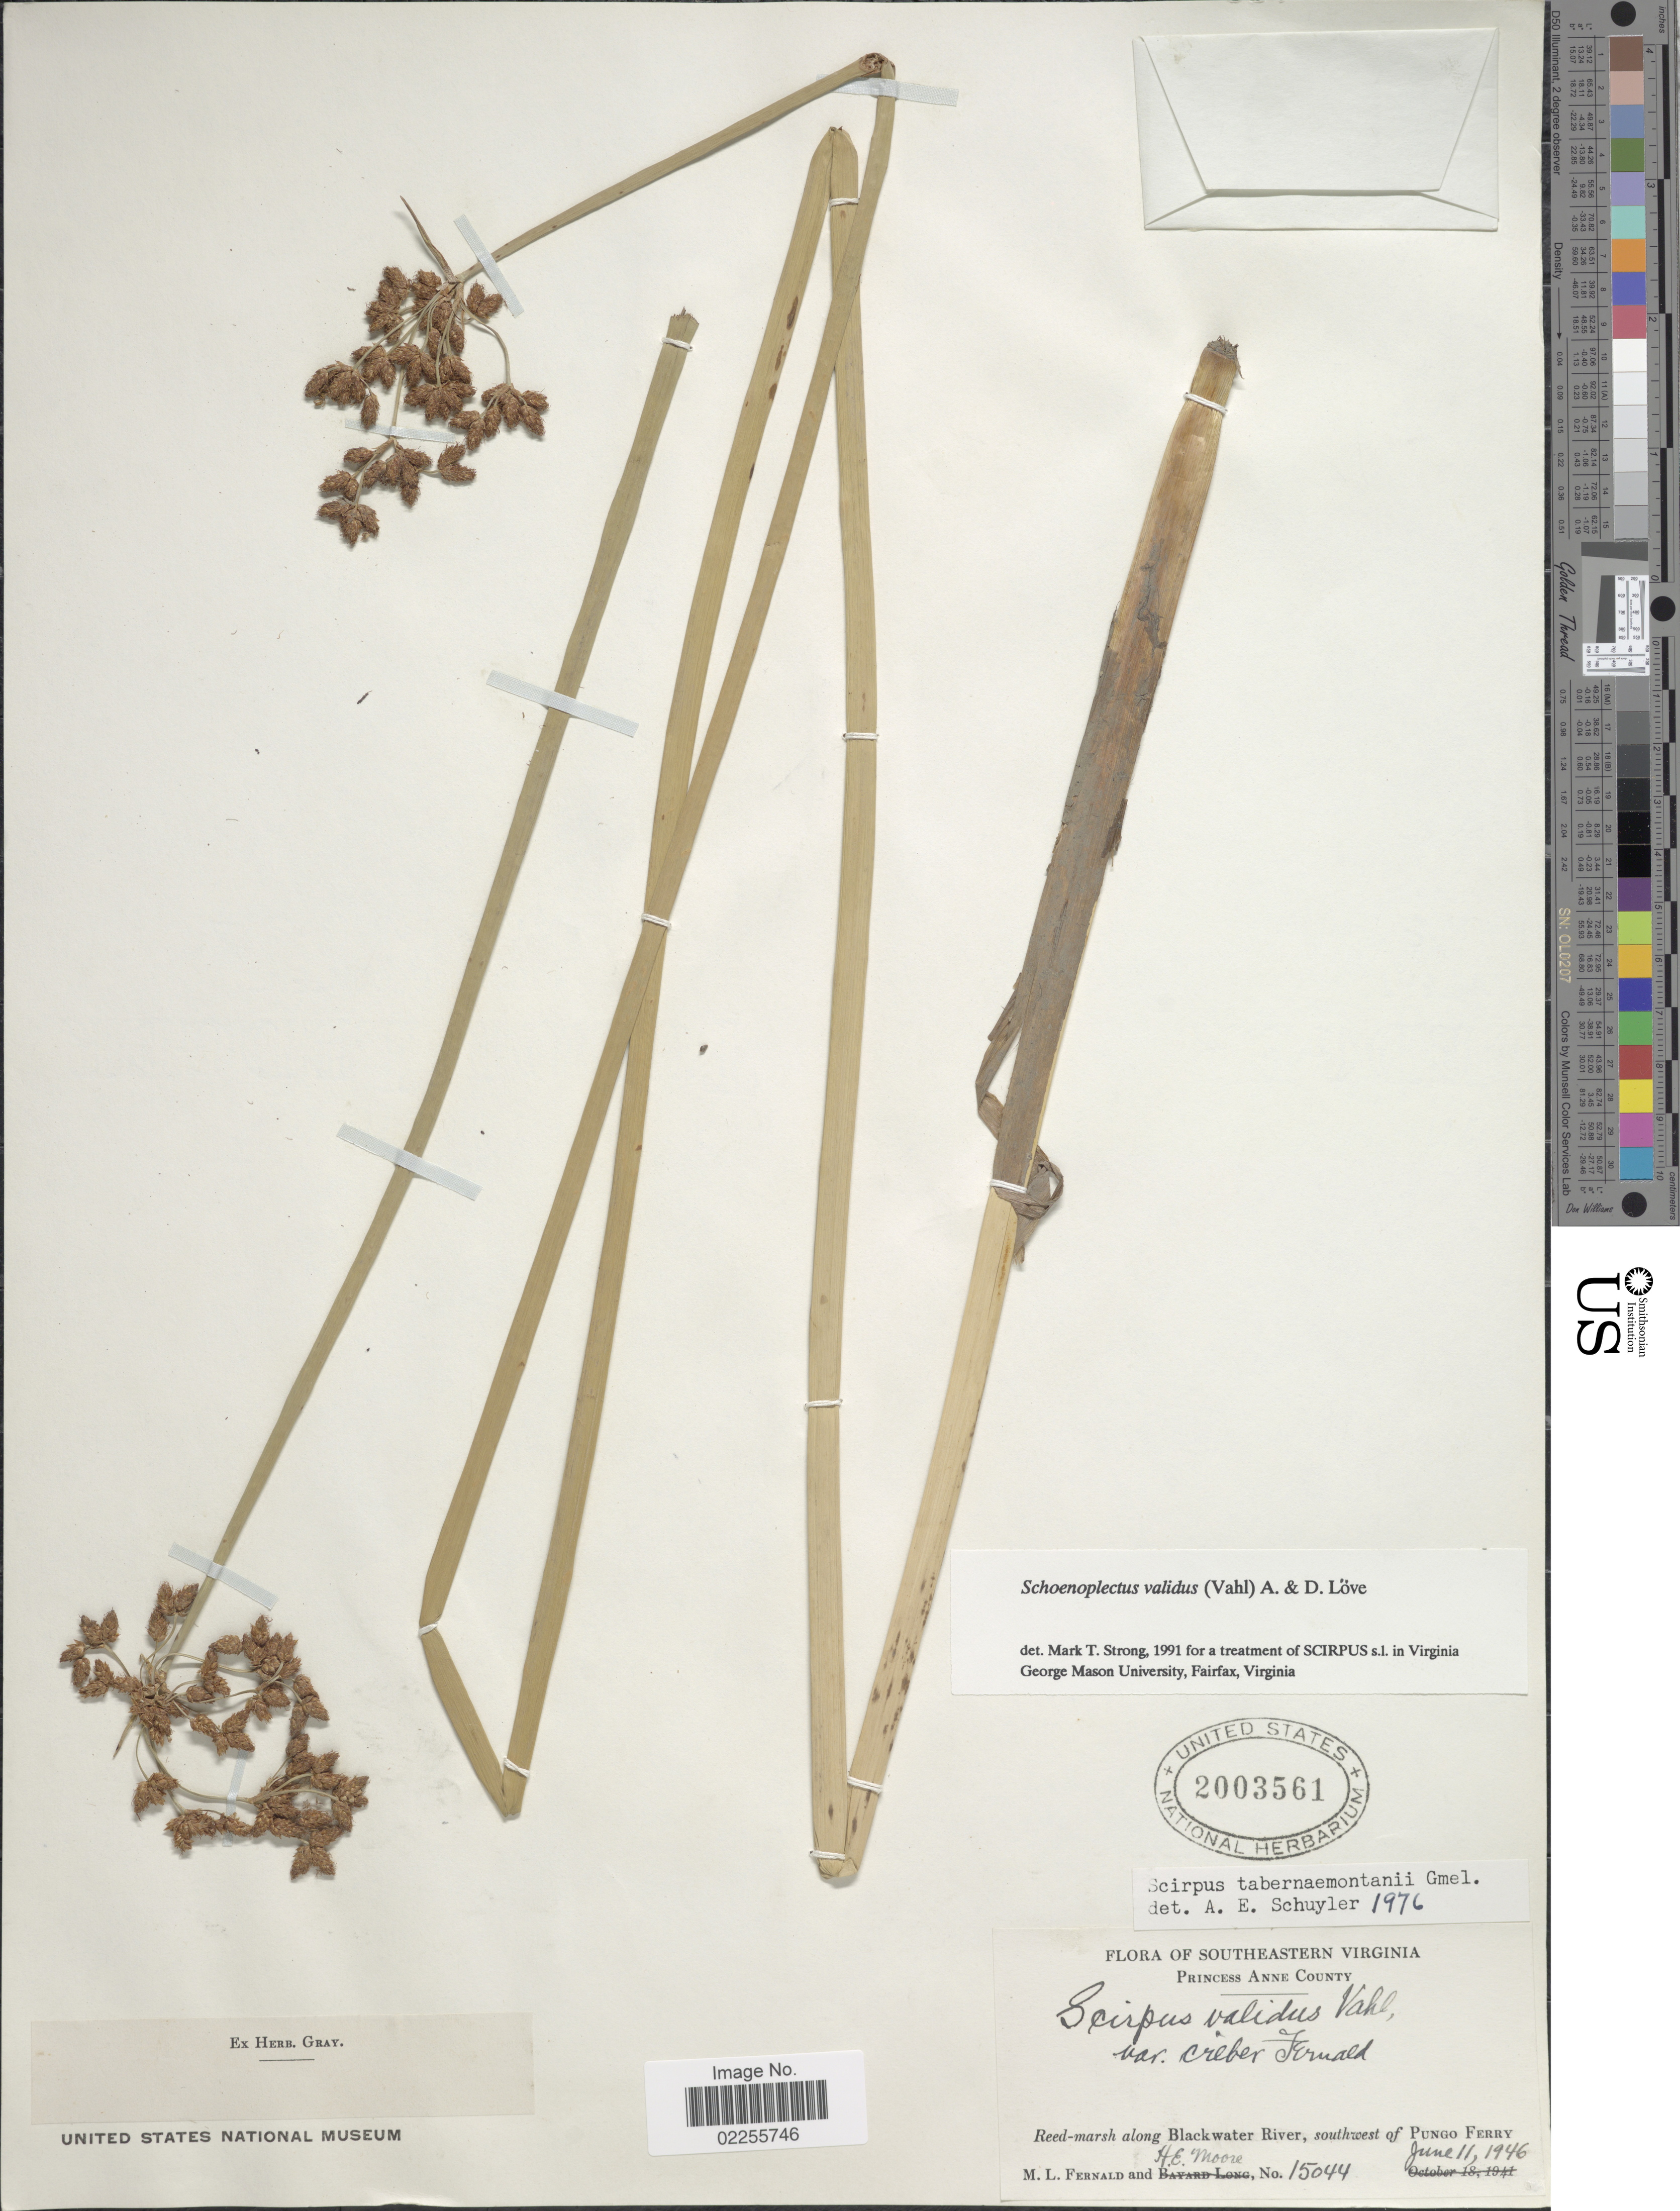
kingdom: Plantae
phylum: Tracheophyta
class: Liliopsida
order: Poales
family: Cyperaceae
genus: Schoenoplectus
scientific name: Schoenoplectus tabernaemontani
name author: (C.C. Gmel.) Palla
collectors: M. L. Fernald & H. Moore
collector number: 15044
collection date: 1946-06-11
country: United States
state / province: Virginia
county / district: City of Virginia Beach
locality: Southeastern Virginia, Princess Anne (=historic county name) County, Reed-marsh along Blackwater River, southwest of Pungo Ferry.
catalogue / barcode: US 2003561